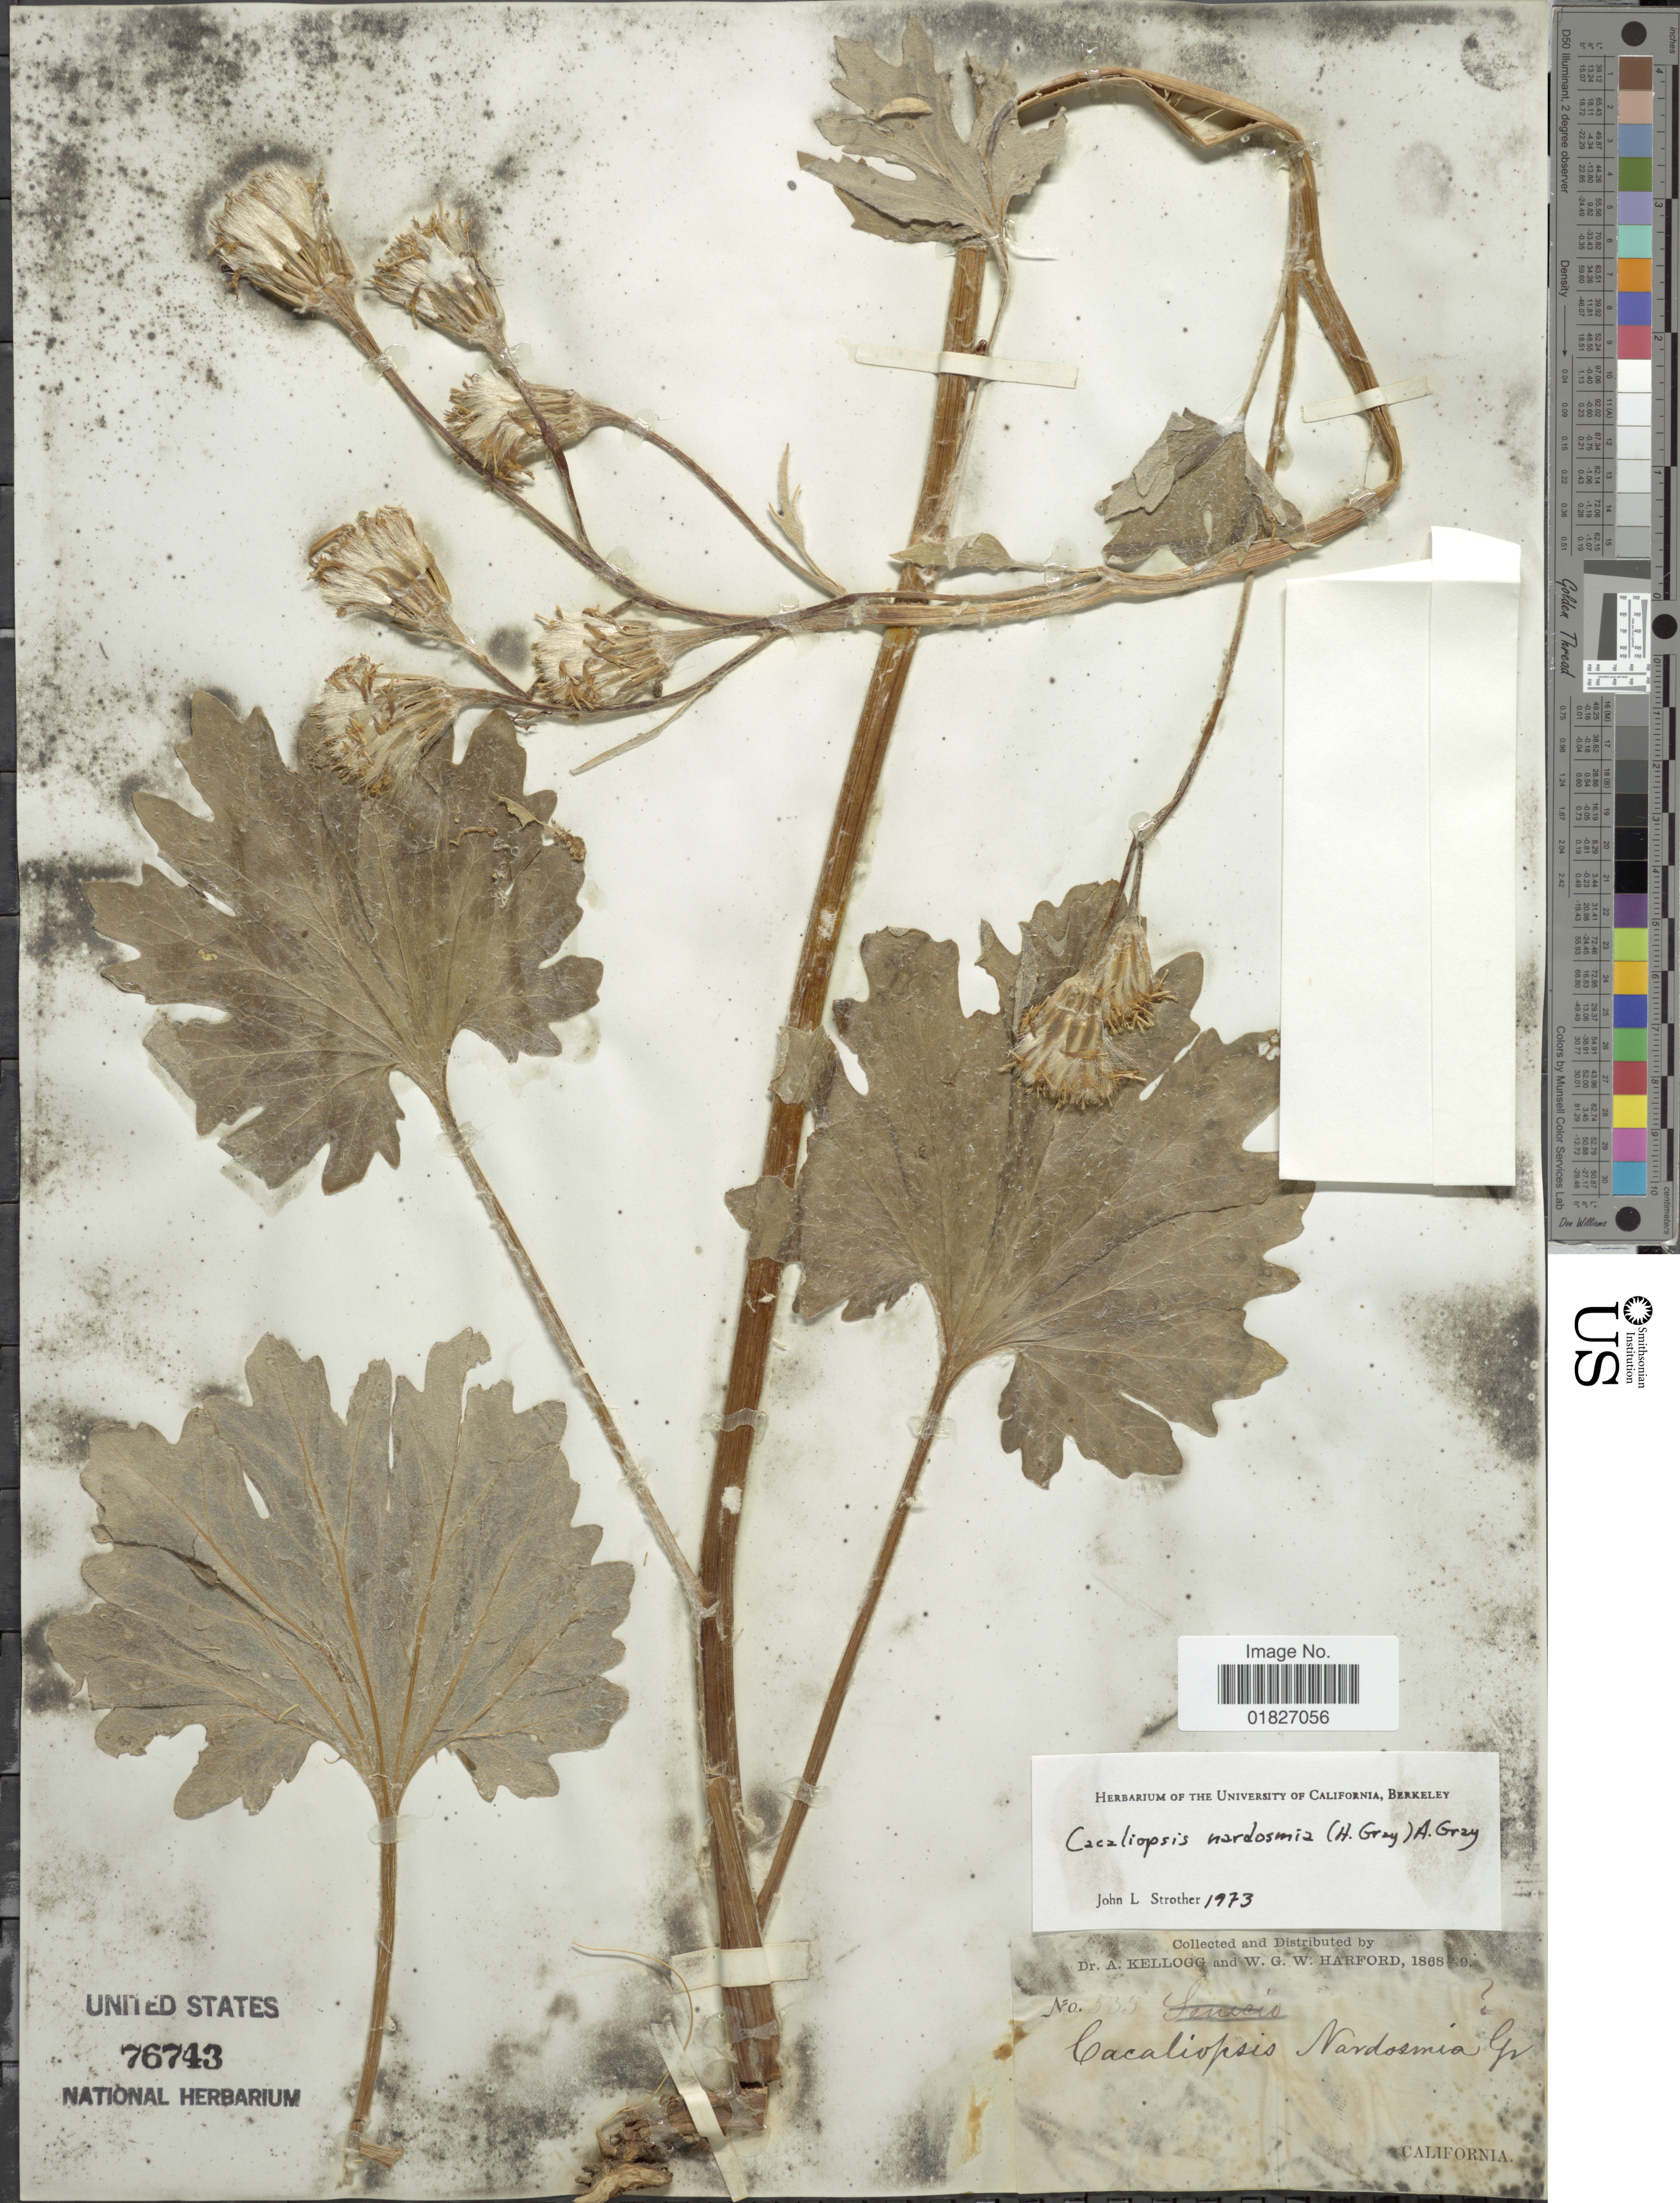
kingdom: Plantae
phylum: Tracheophyta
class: Magnoliopsida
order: Asterales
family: Asteraceae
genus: Cacaliopsis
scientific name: Cacaliopsis nardosmia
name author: A. Gray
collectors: W. G. W. Harford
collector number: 535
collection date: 1849/1868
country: United States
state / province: California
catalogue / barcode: US 76743